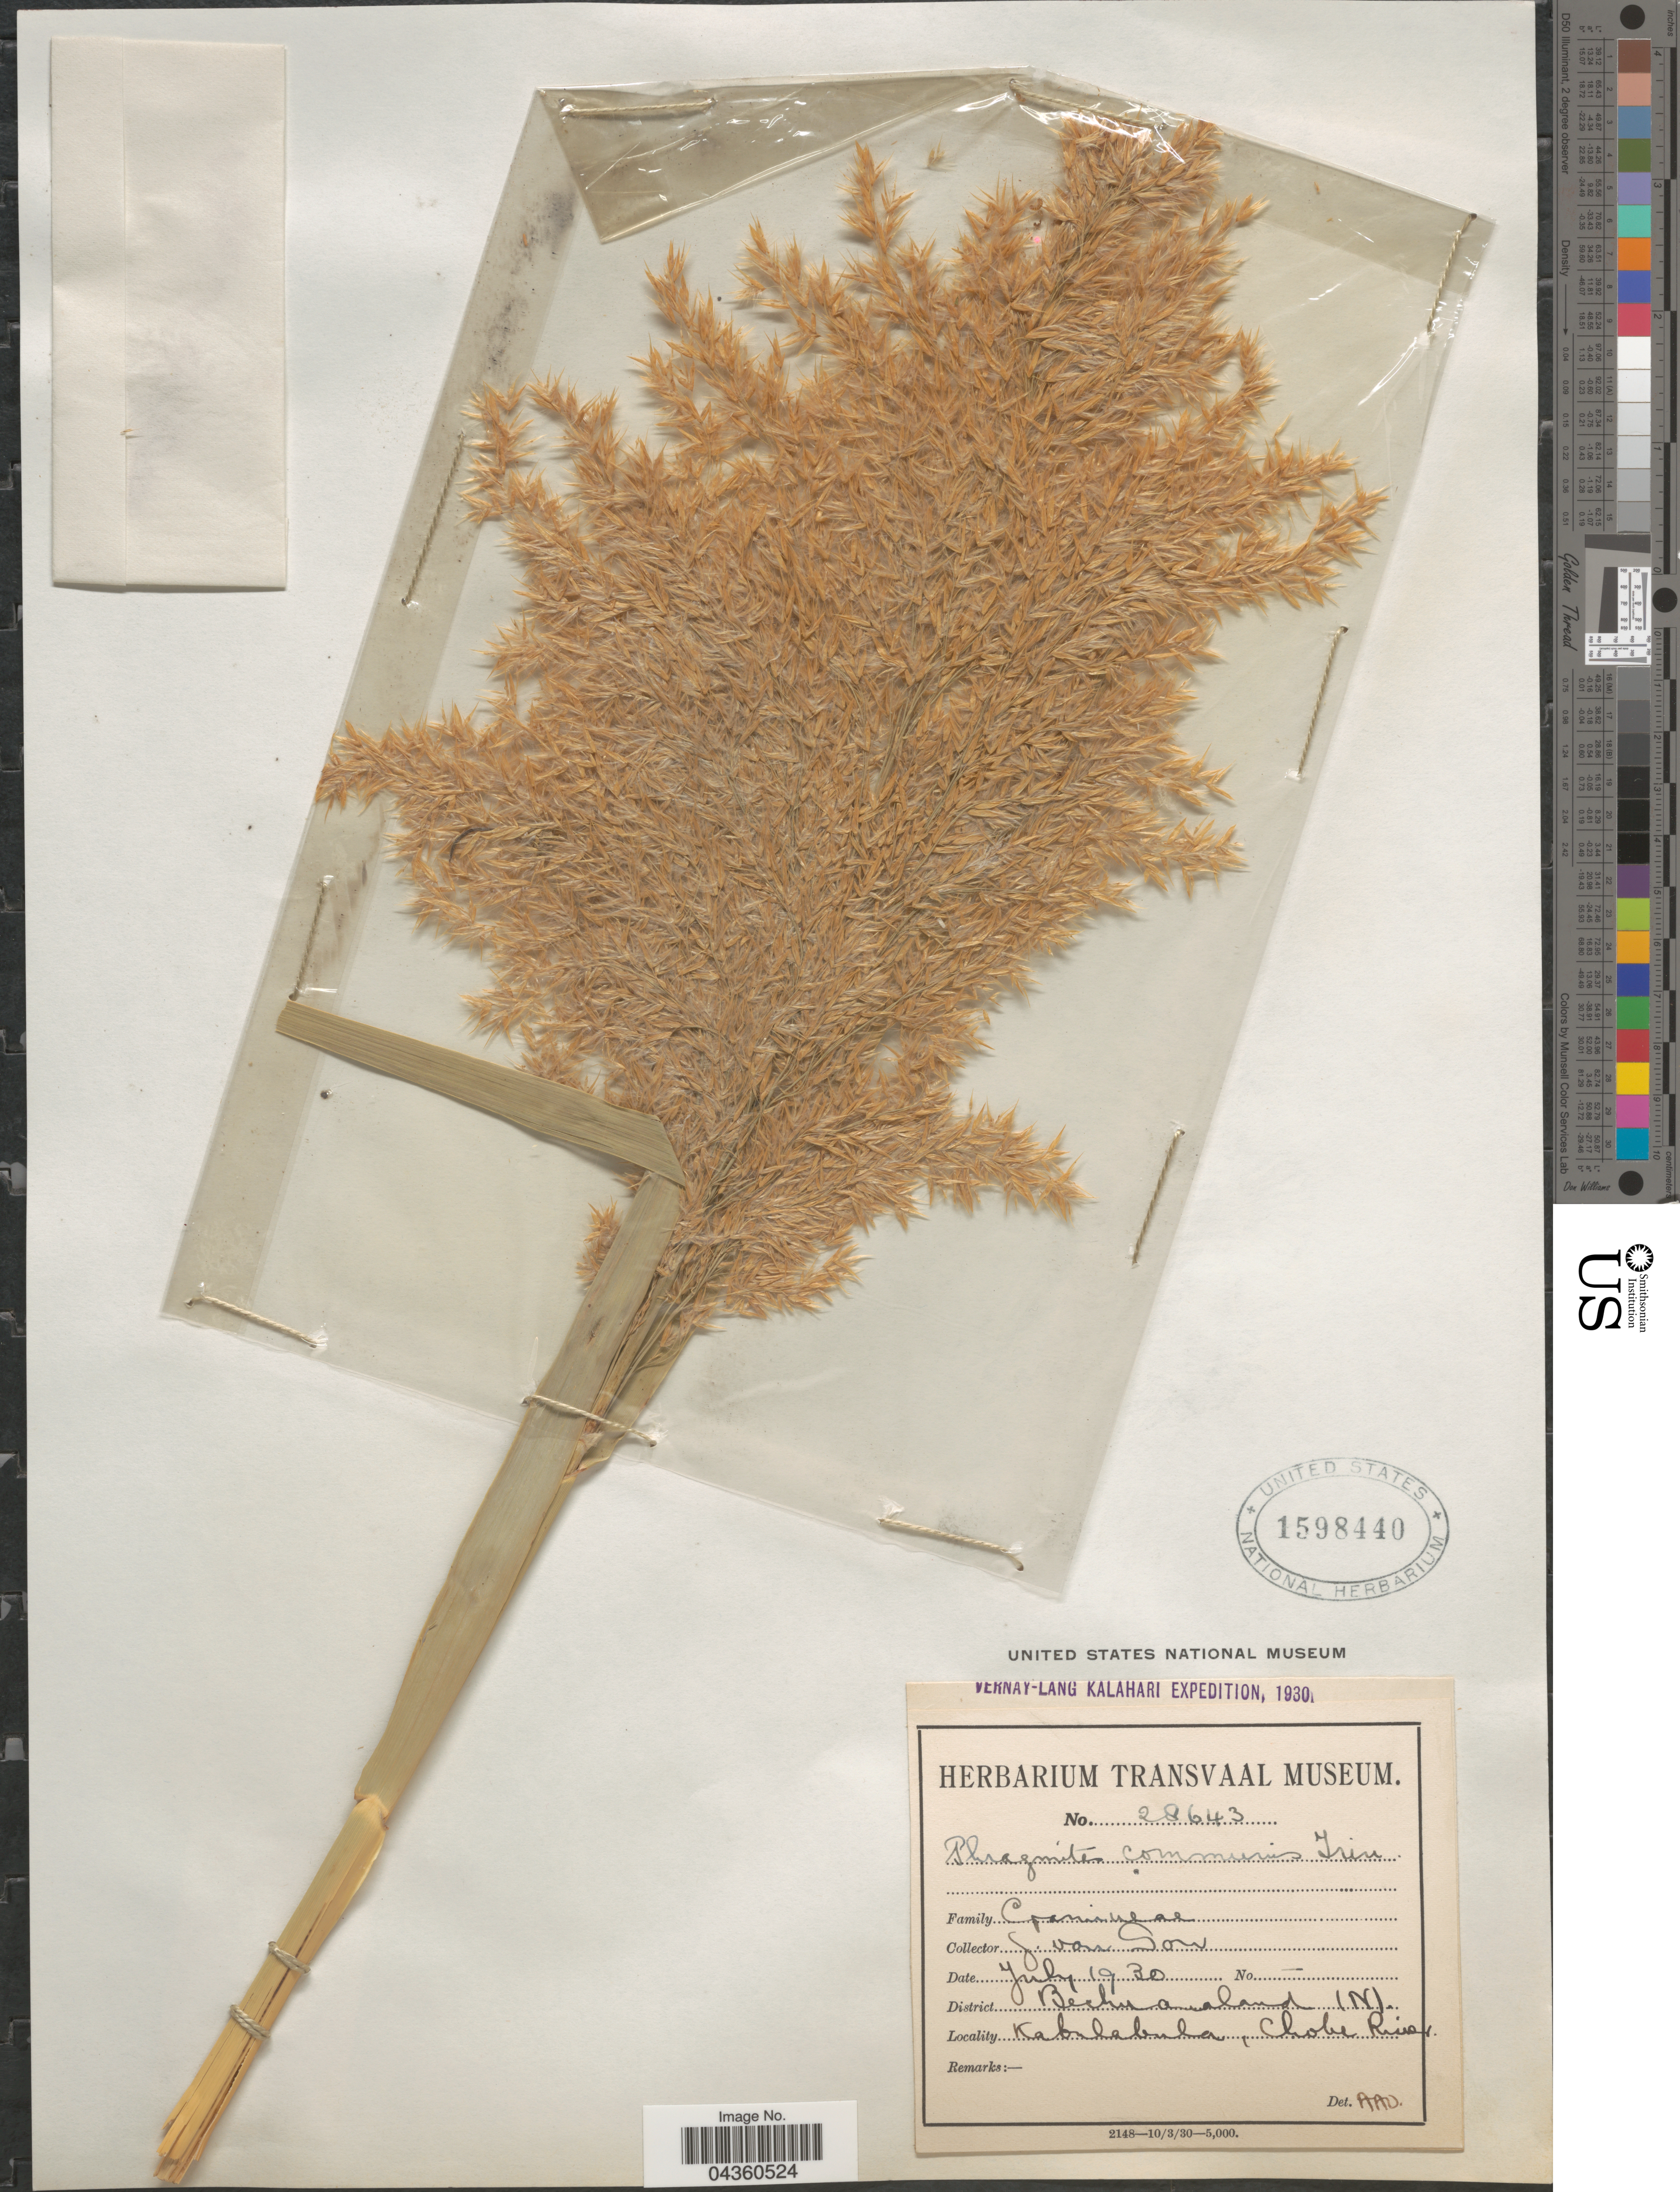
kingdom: Plantae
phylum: Tracheophyta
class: Liliopsida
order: Poales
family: Poaceae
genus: Phragmites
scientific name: Phragmites mauritianus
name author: Kunth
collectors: G. van Son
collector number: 28643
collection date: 1930-07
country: Botswana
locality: Vernay-Lang Kalahari Expedition, 1930. District Bechuanaland (N). Kabulabula, Chobe River.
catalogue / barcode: US 1598440